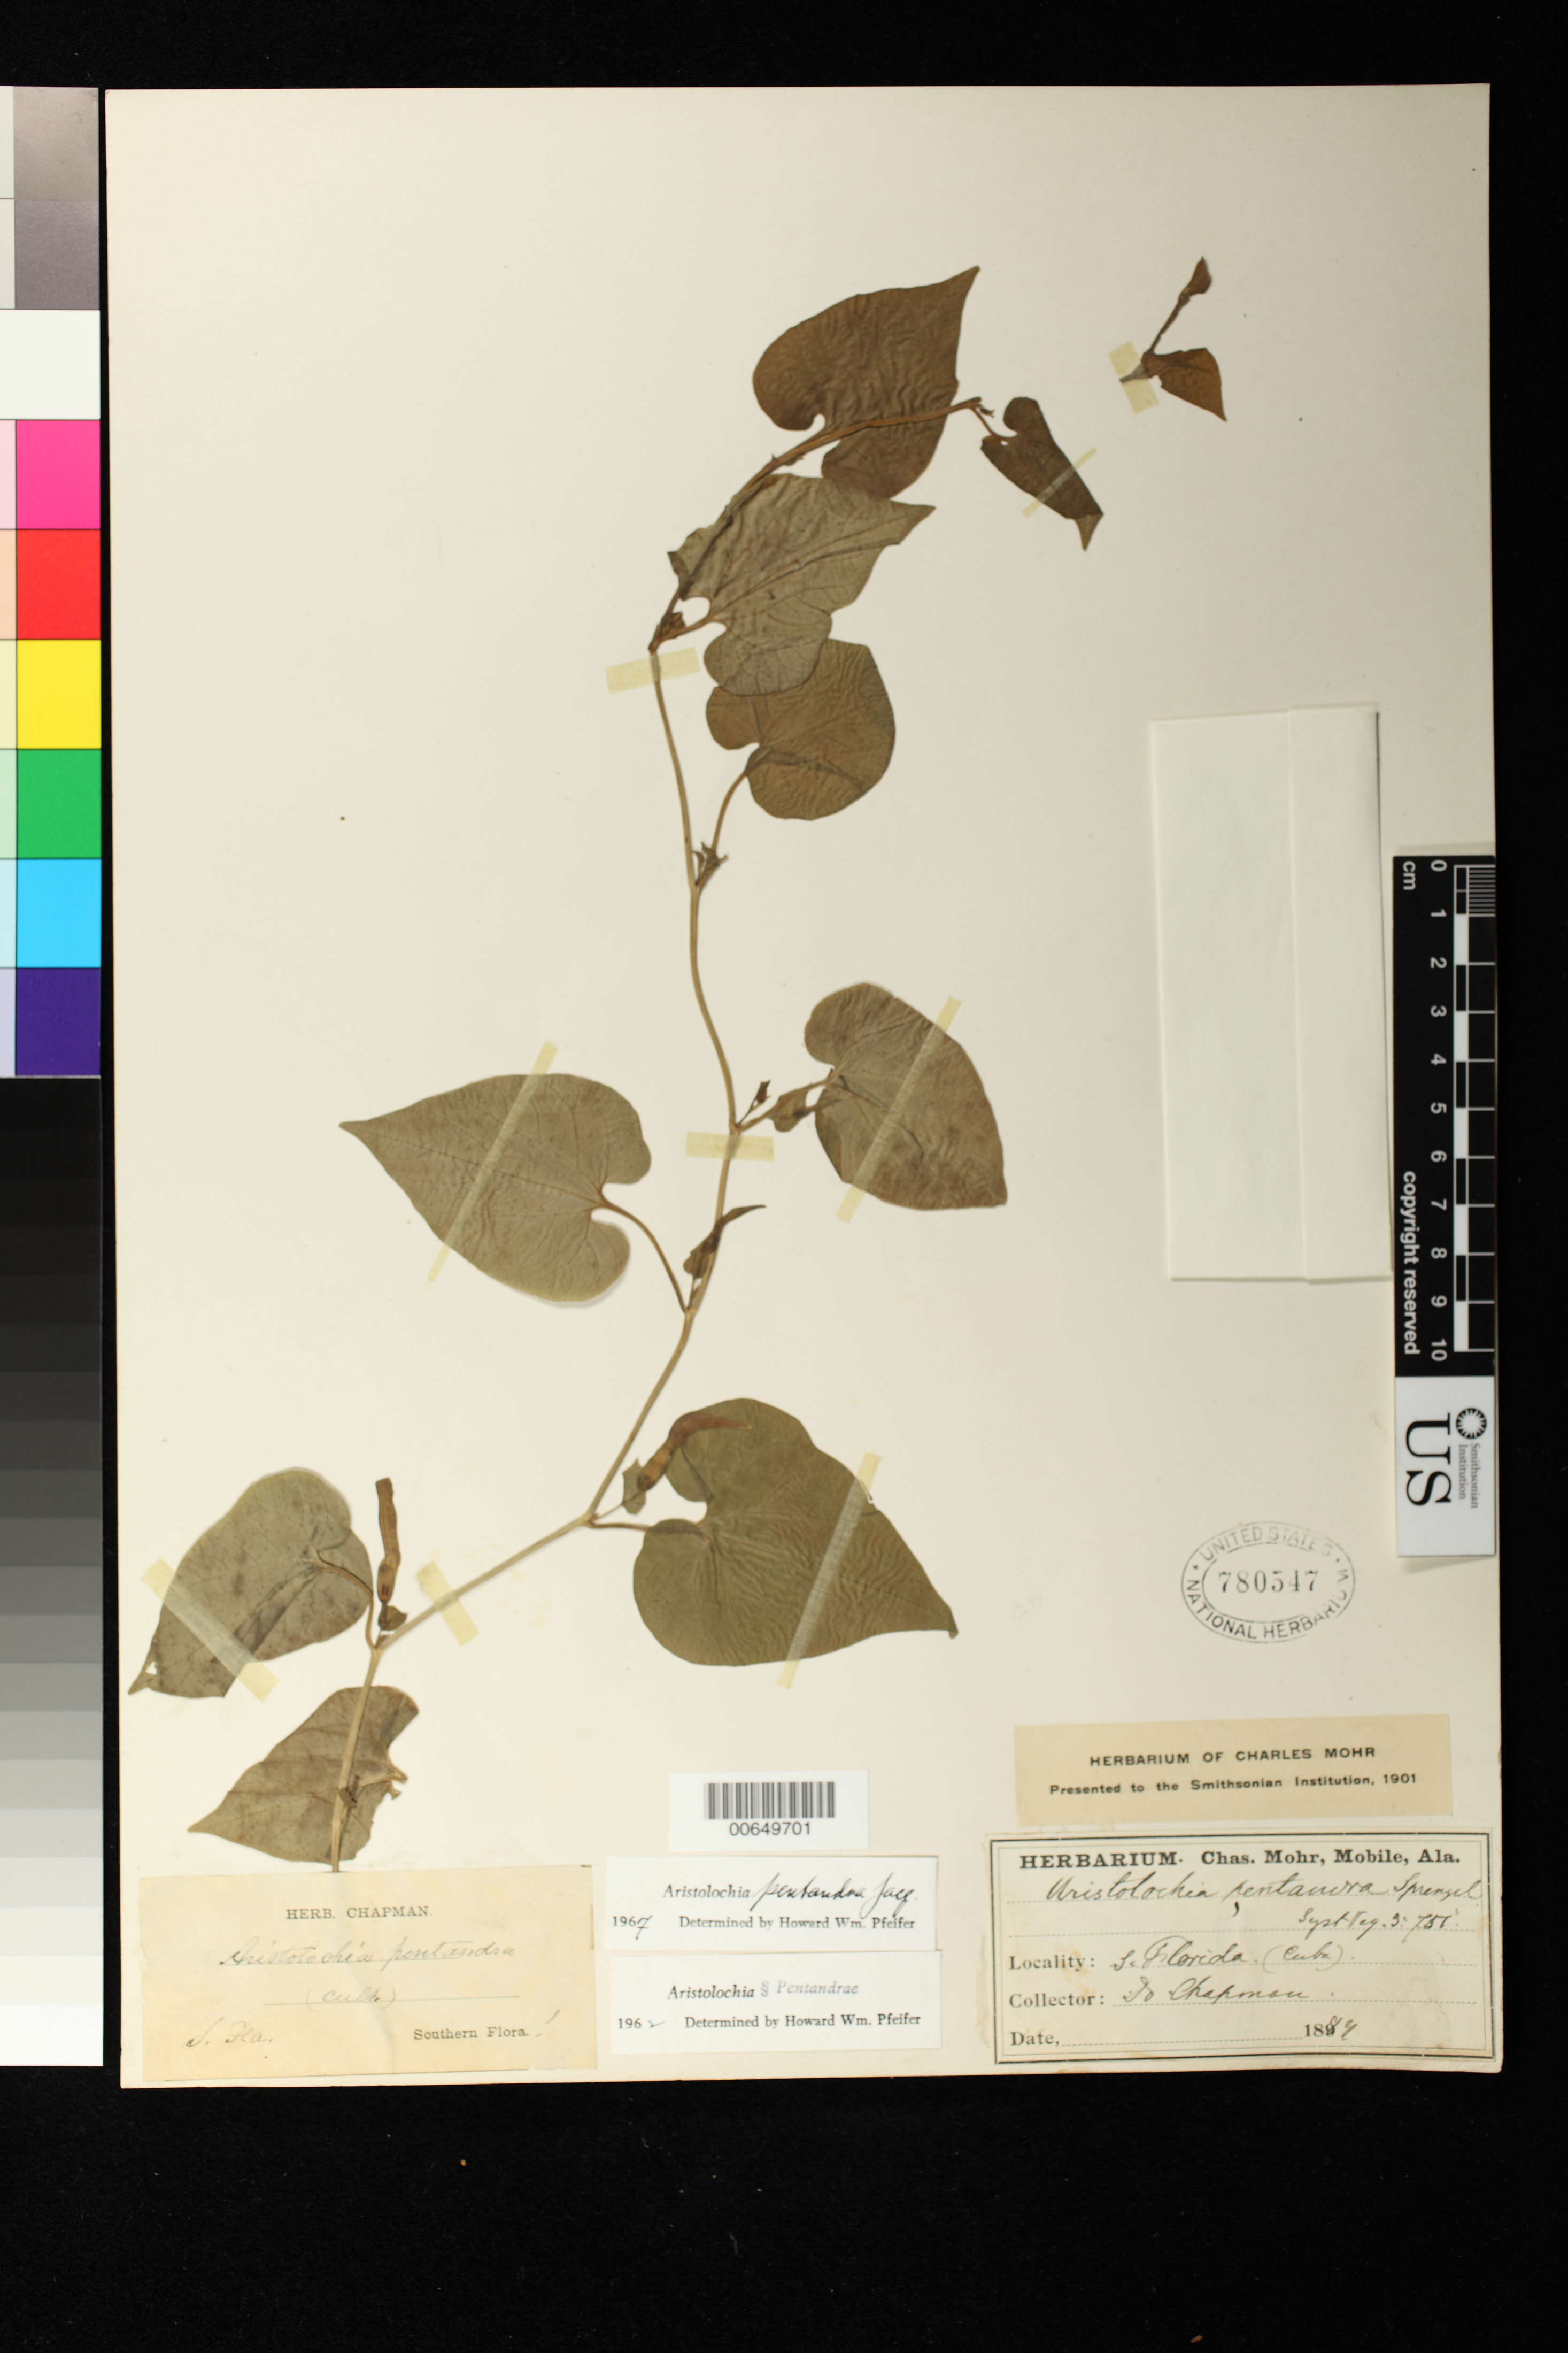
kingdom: Plantae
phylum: Tracheophyta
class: Magnoliopsida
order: Piperales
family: Aristolochiaceae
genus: Aristolochia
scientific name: Aristolochia pentandra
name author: Sessé & Moc.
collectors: A. W. Chapman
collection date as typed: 1899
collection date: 1899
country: United States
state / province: Florida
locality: S FL (Ciba)?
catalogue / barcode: US 780547